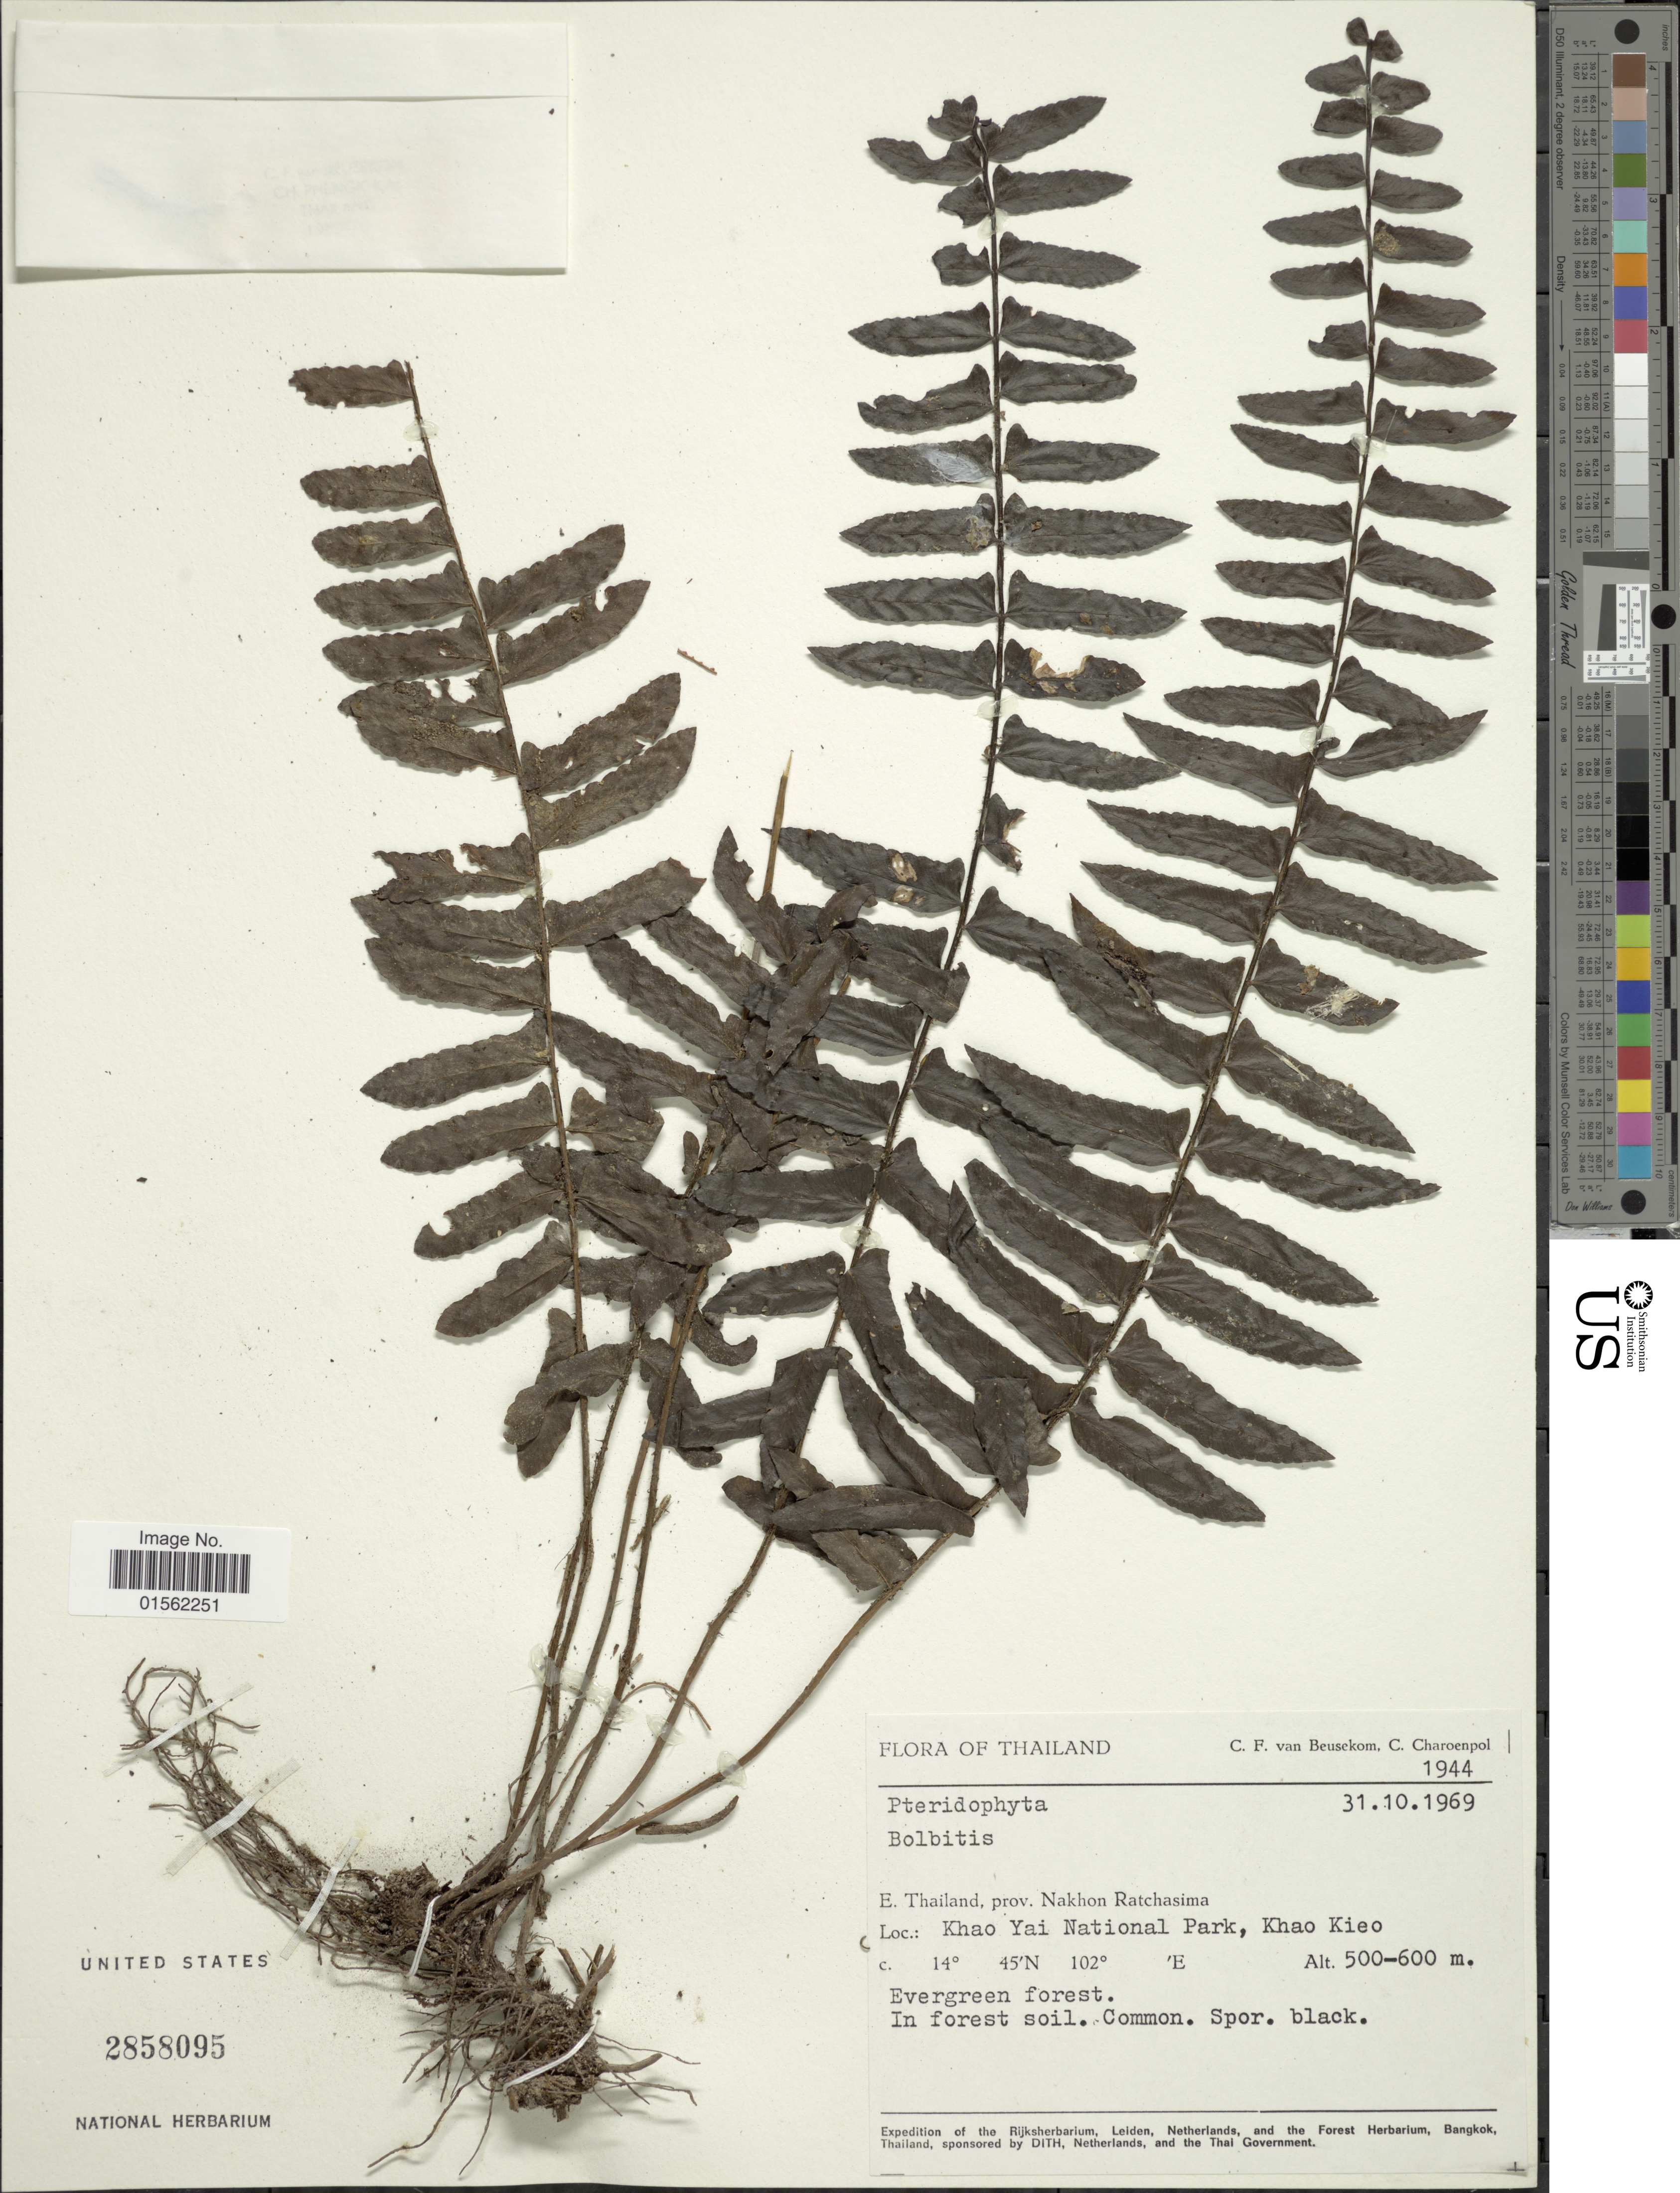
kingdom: Plantae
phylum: Tracheophyta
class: Polypodiopsida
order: Polypodiales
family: Dryopteridaceae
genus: Bolbitis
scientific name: Bolbitis appendiculata var. appendiculata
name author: (Willd.) K. Iwats.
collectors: C. F. Beusekom & C. Charoenpol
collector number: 1944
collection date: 1969-10-31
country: Thailand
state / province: Nakhon Ratchasima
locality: Thailand, E. Thailand, Khao Yai National Park, Khao Kieo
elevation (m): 500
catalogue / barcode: US 2858095